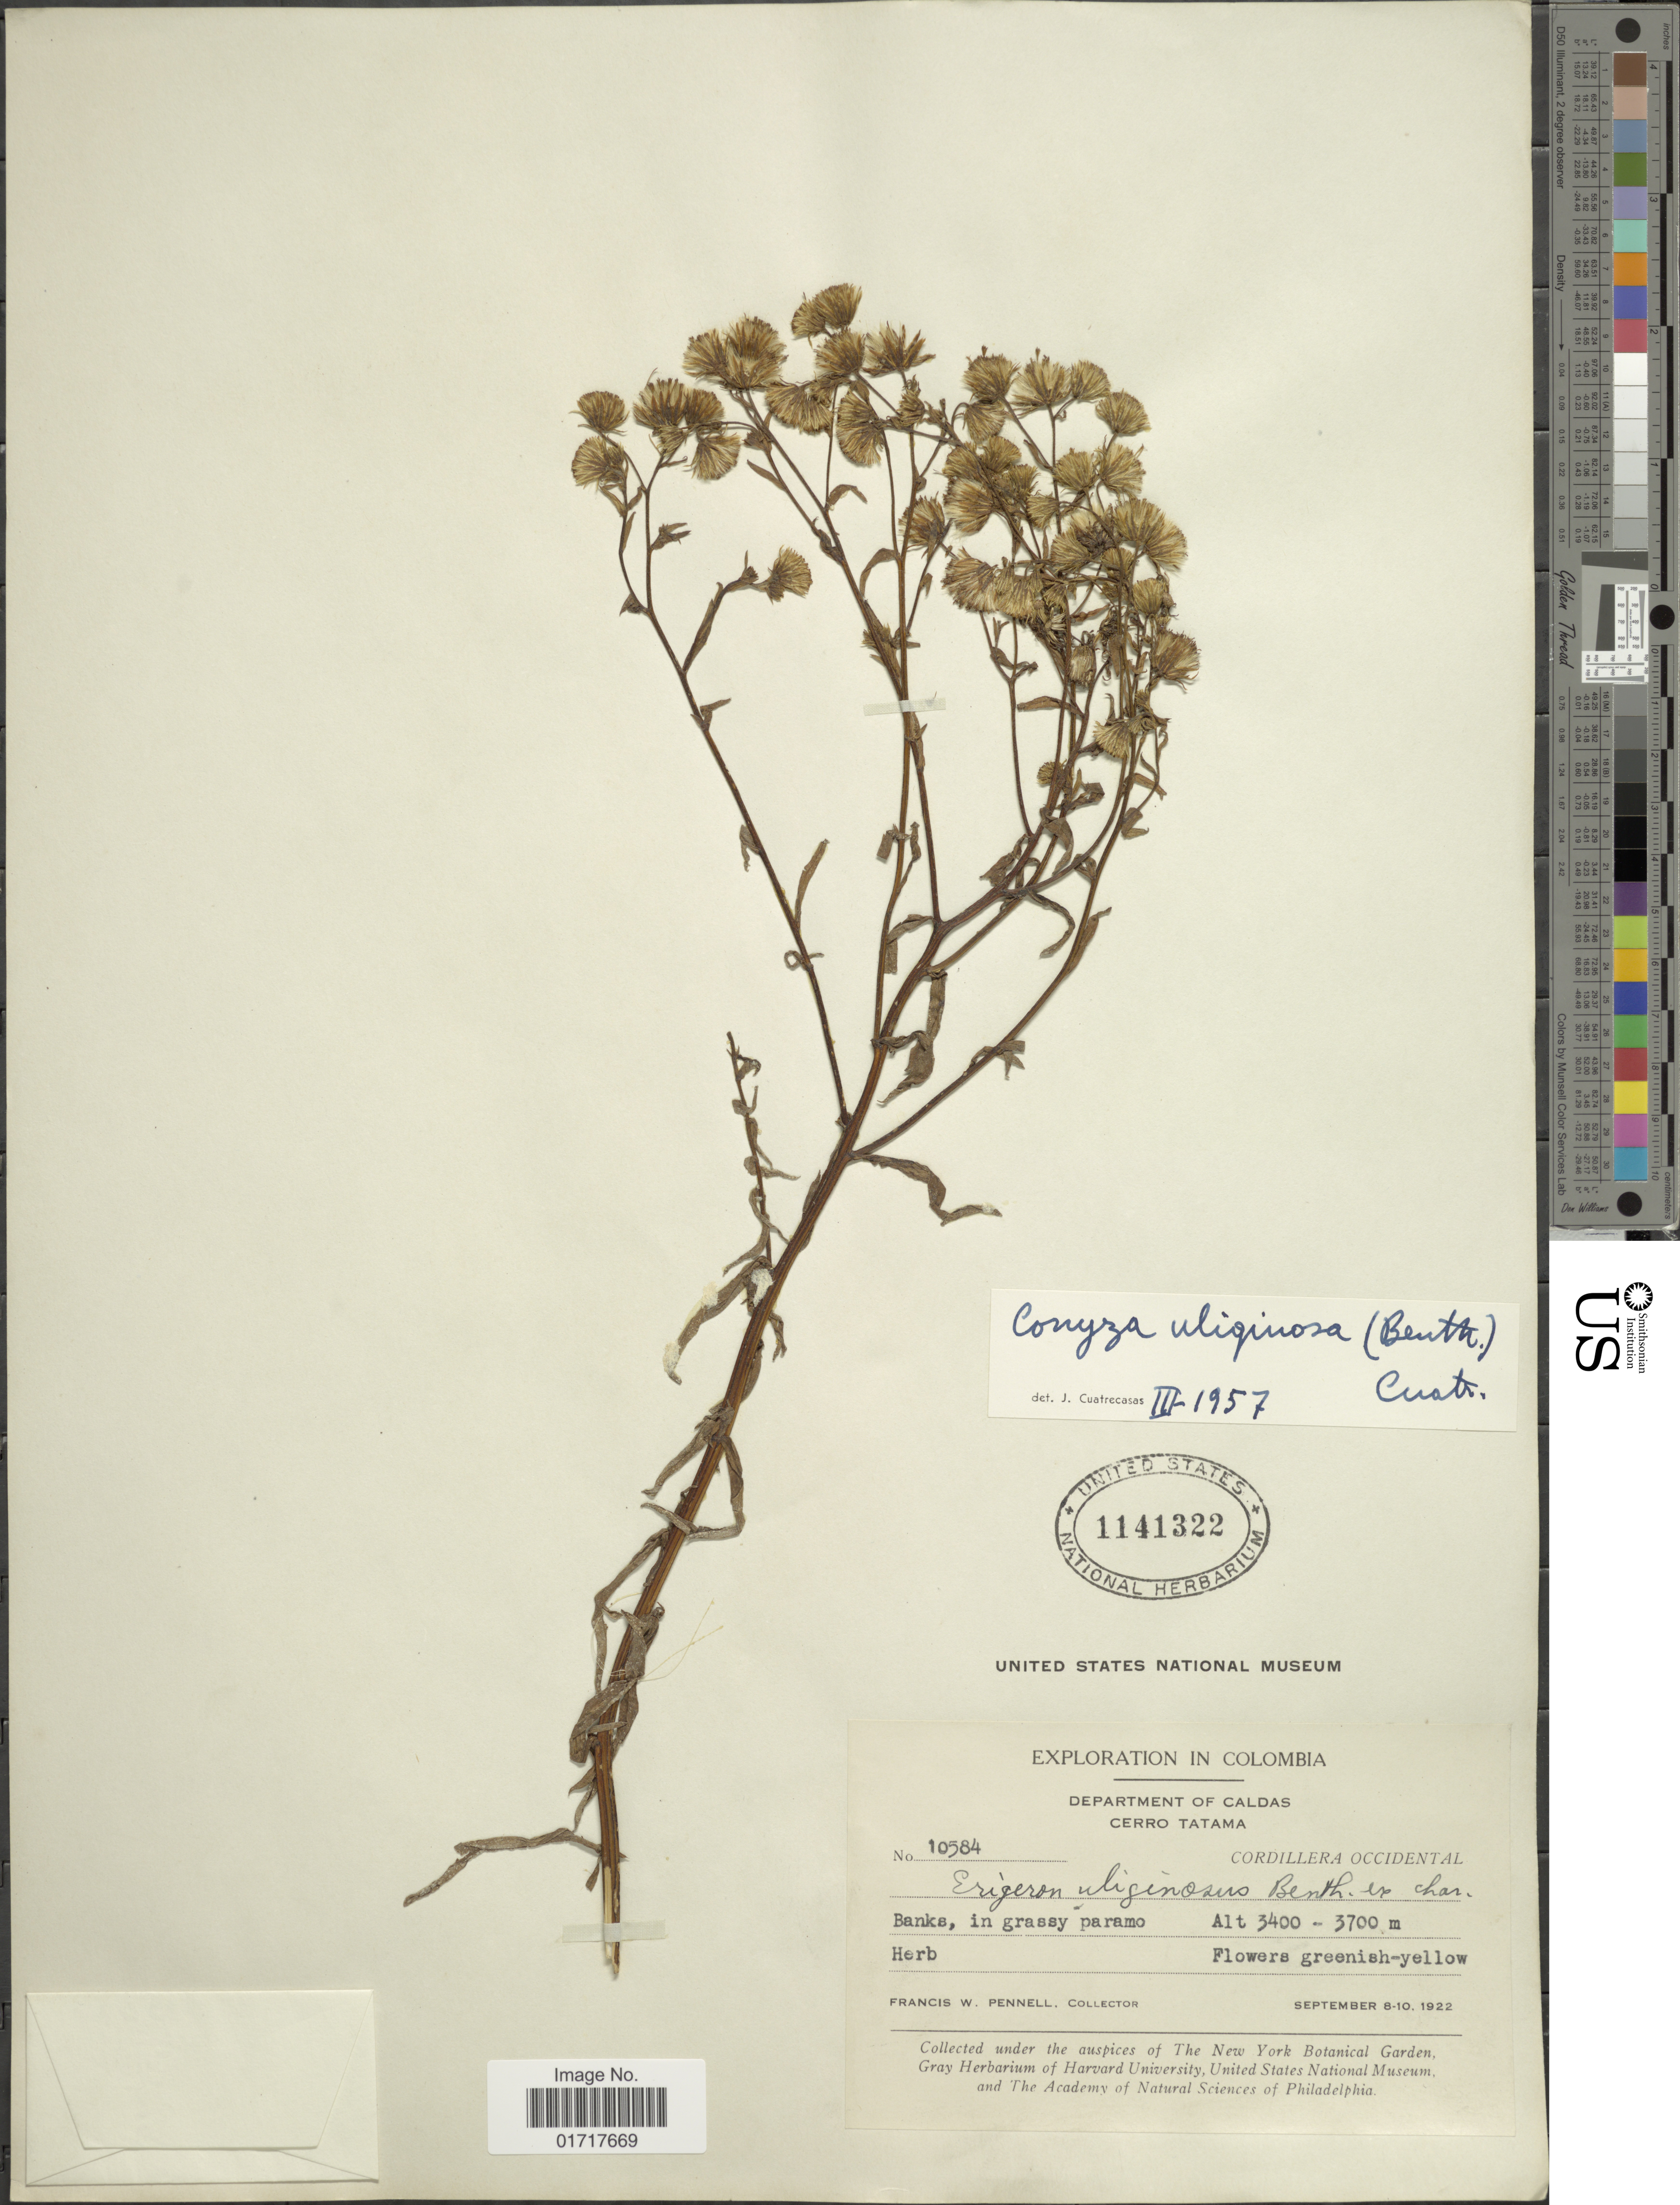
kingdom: Plantae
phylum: Tracheophyta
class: Magnoliopsida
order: Asterales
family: Asteraceae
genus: Conyza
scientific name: Conyza uliginosa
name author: (Benth.) Cuatrec.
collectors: F. W. Pennell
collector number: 10584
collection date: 1922-09-08/1922-09-10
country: Colombia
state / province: Caldas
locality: Departamento of Caldas, Cerro Tatama, Cordillera Occidental.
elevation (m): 3400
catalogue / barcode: US 1141322